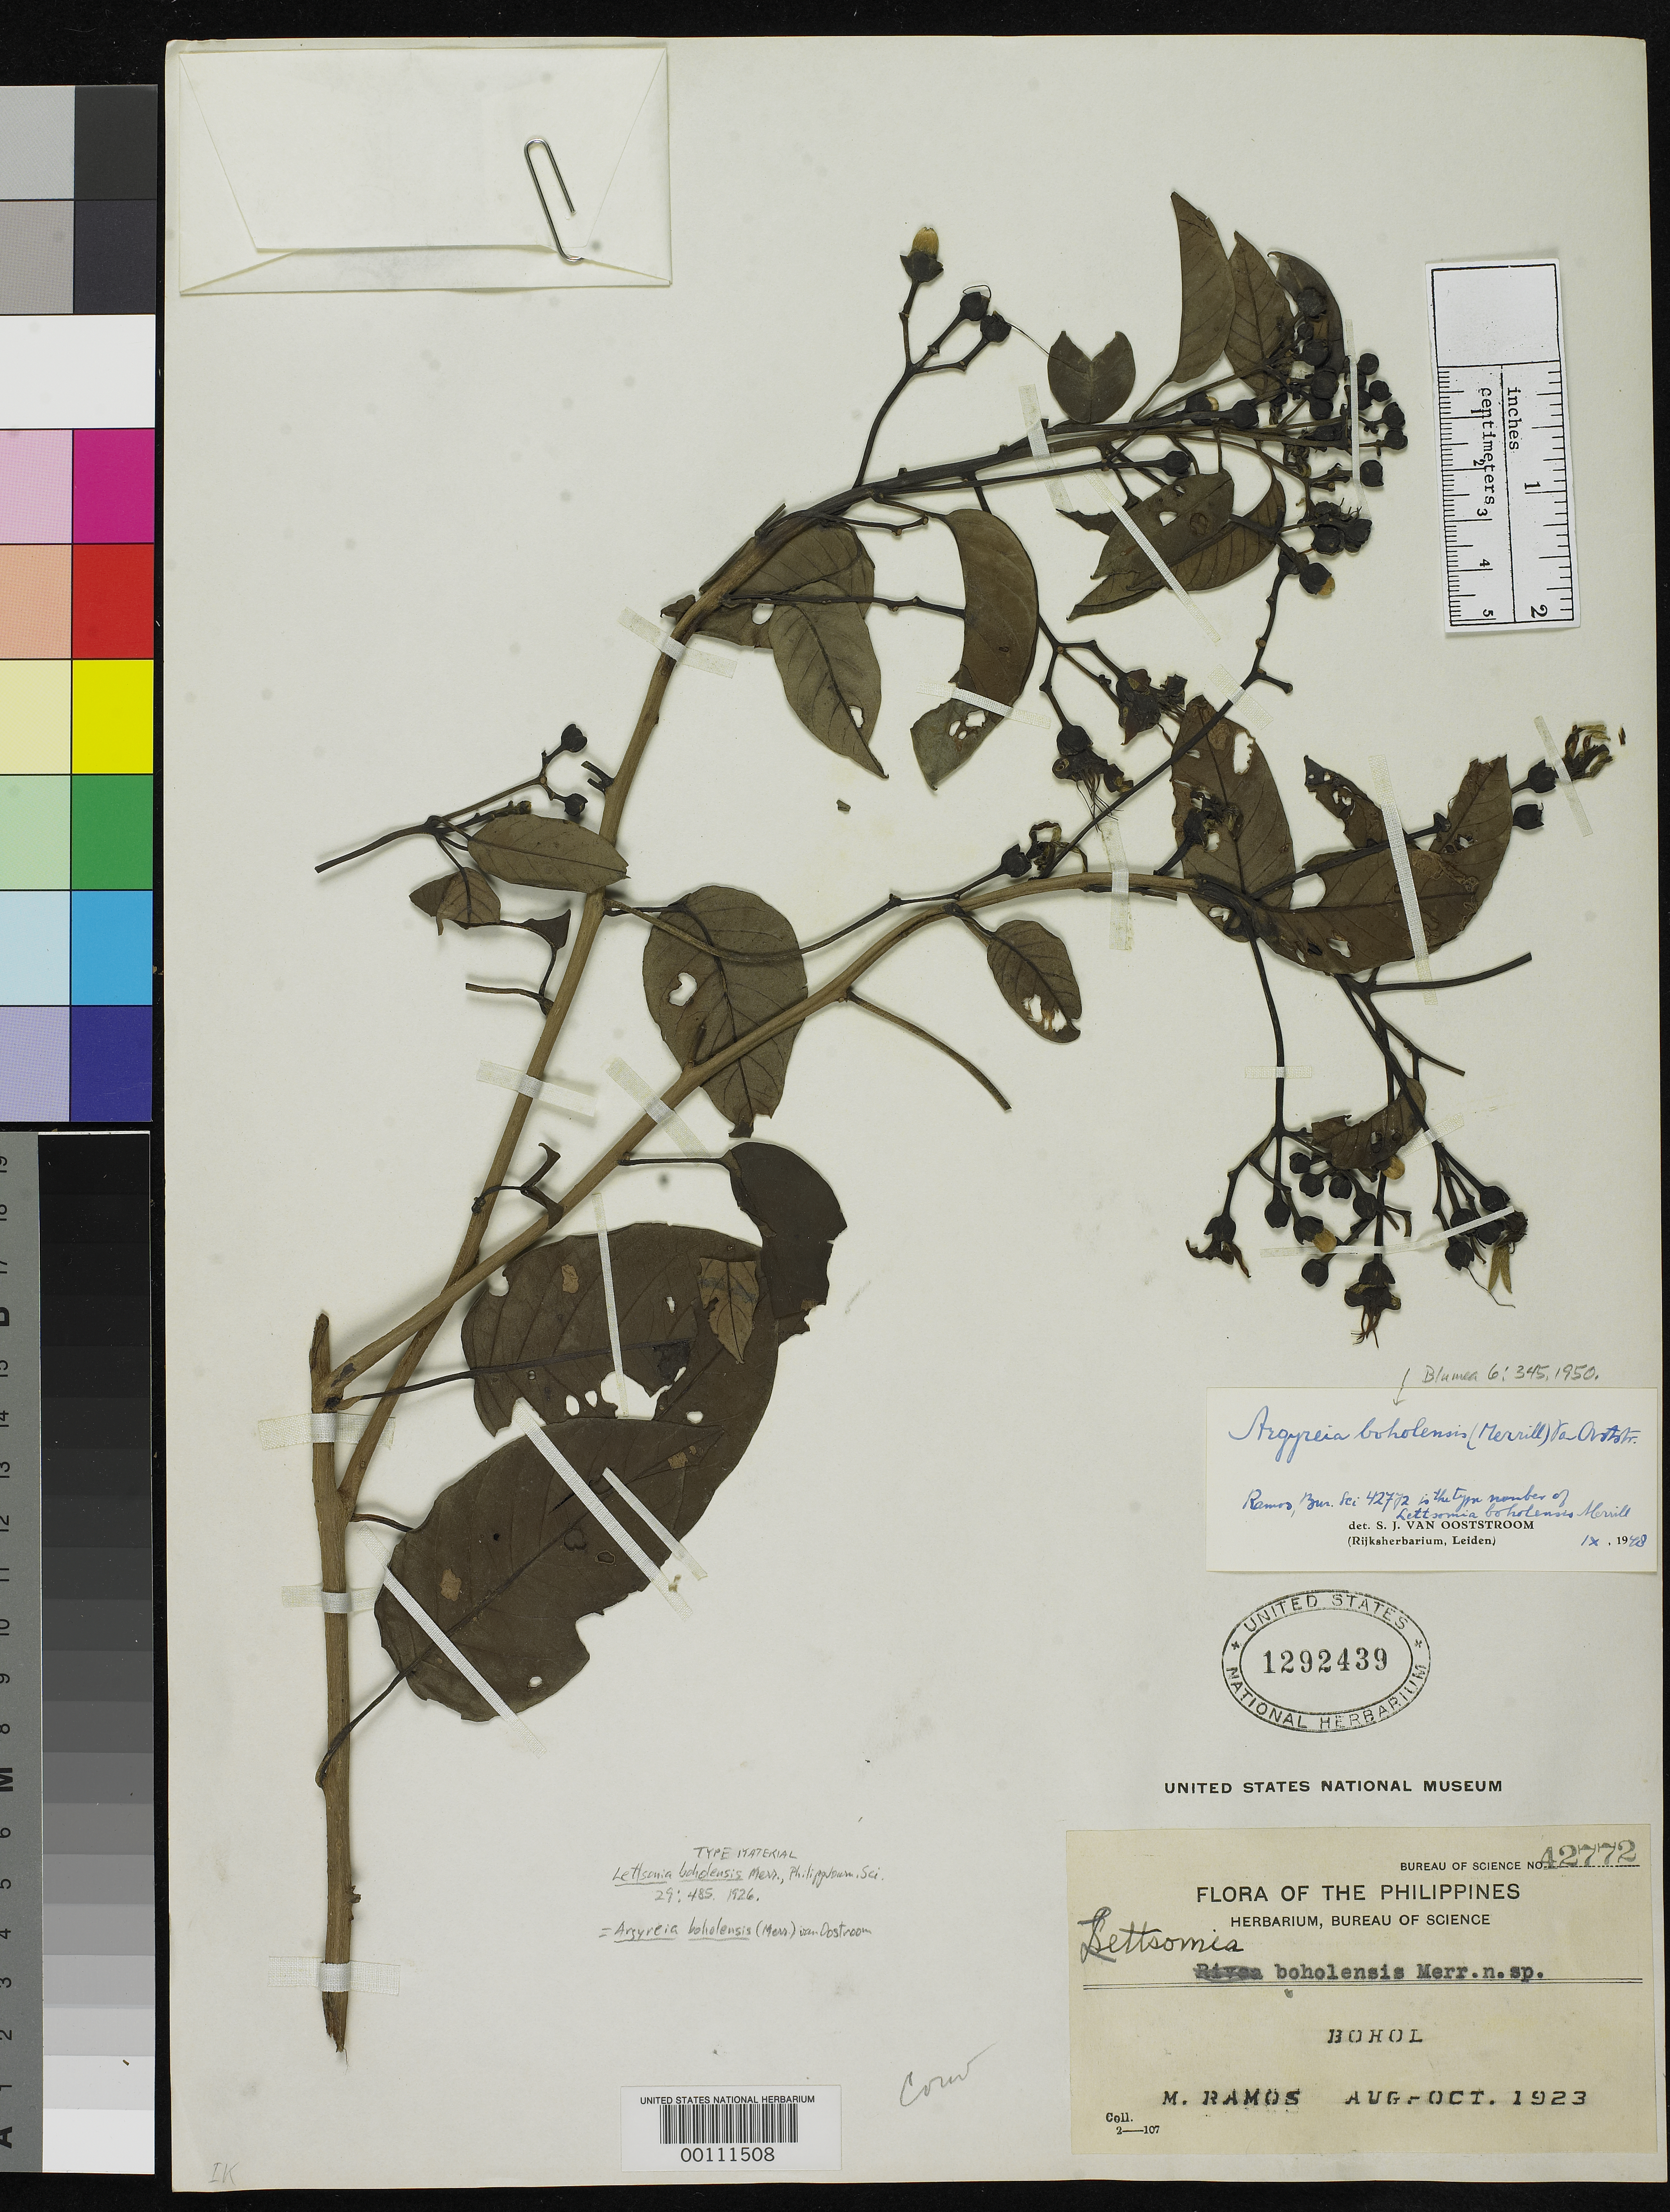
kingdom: Plantae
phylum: Tracheophyta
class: Magnoliopsida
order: Solanales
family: Convolvulaceae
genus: Lettsomia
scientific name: Lettsomia boholensis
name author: Merr.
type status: Type Collection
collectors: M. Ramos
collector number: Bur. Sci. 42772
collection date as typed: Aug 1923 to -- Oct 1923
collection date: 1923-08/1923-10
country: Philippines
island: Bohol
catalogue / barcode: US 1292439